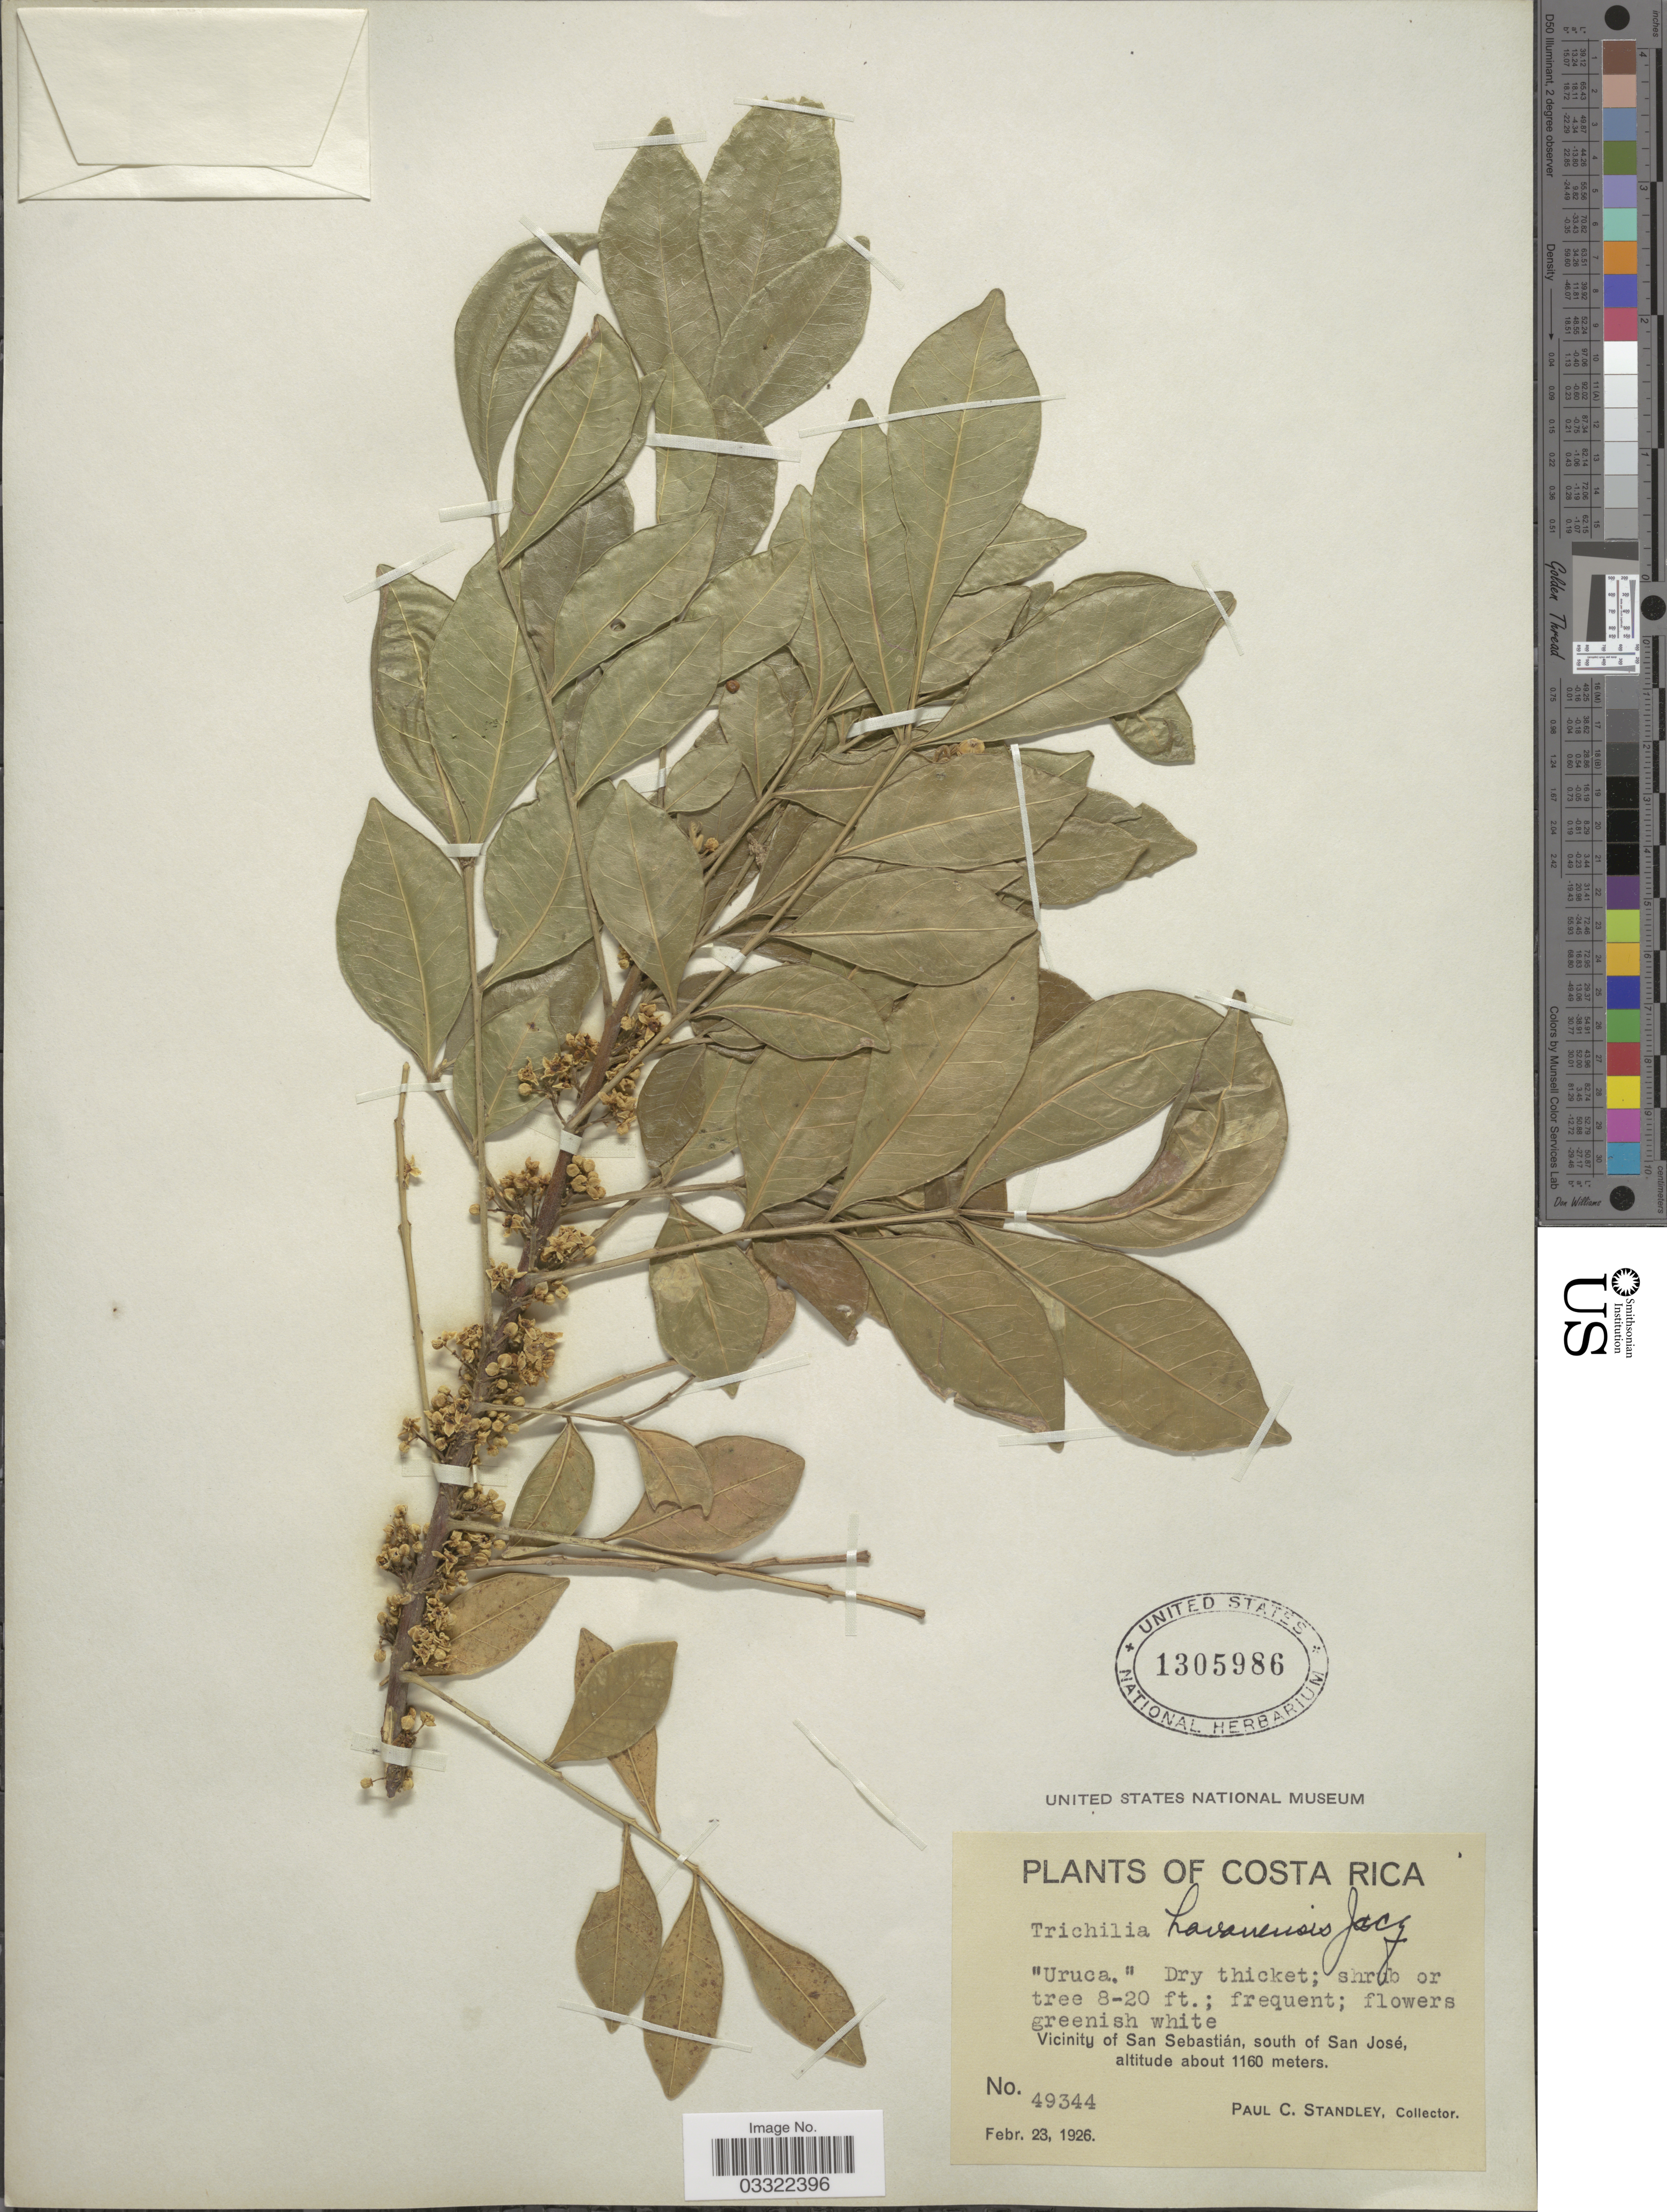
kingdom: Plantae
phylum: Tracheophyta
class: Magnoliopsida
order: Sapindales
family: Meliaceae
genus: Trichilia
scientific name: Trichilia havanensis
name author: Jacq.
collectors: P. C. Standley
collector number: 49344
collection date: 1926-02-23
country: Costa Rica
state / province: San José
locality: Vicinity of San Sebastián, south of San José.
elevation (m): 1160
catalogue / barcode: US 1305986